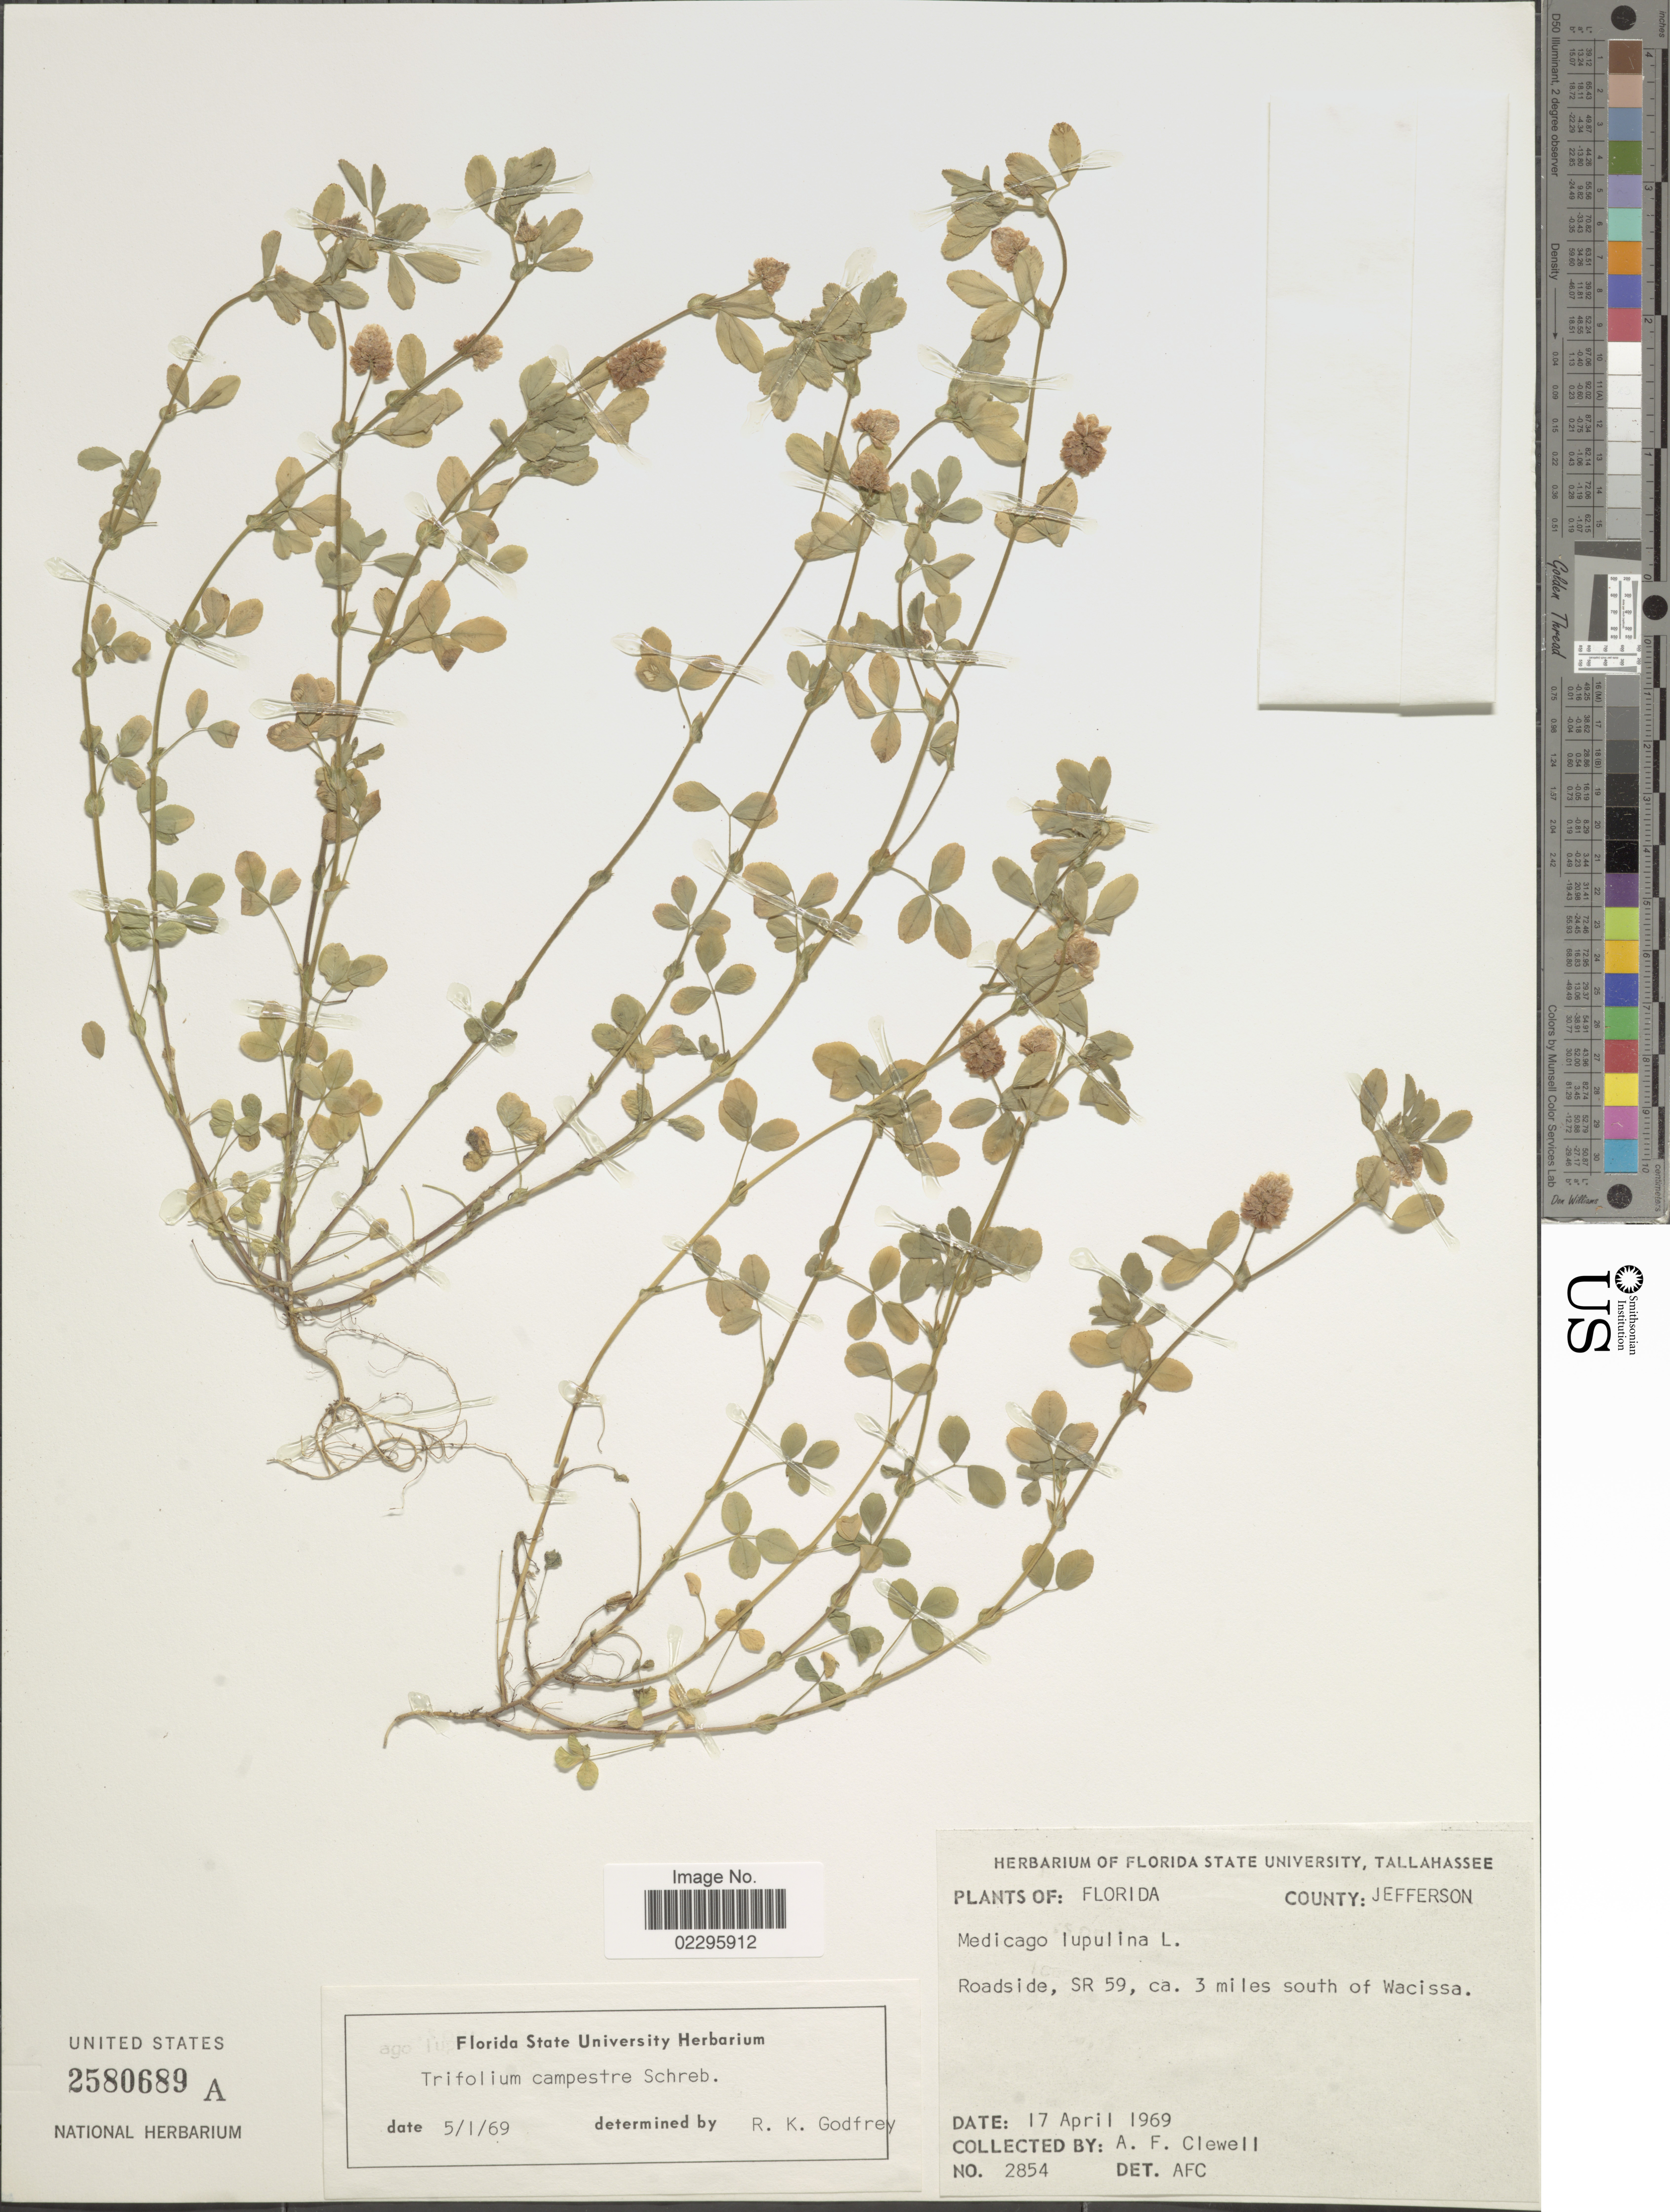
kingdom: Plantae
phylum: Tracheophyta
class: Magnoliopsida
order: Fabales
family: Fabaceae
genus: Trifolium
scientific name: Trifolium campestre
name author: Schreb.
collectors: A. Clewell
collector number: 2854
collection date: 1969-04-17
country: United States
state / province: Florida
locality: County: Jefferson, Roadside, SR 59, ca. 3 miles south of Wacissa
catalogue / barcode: US 2580689A